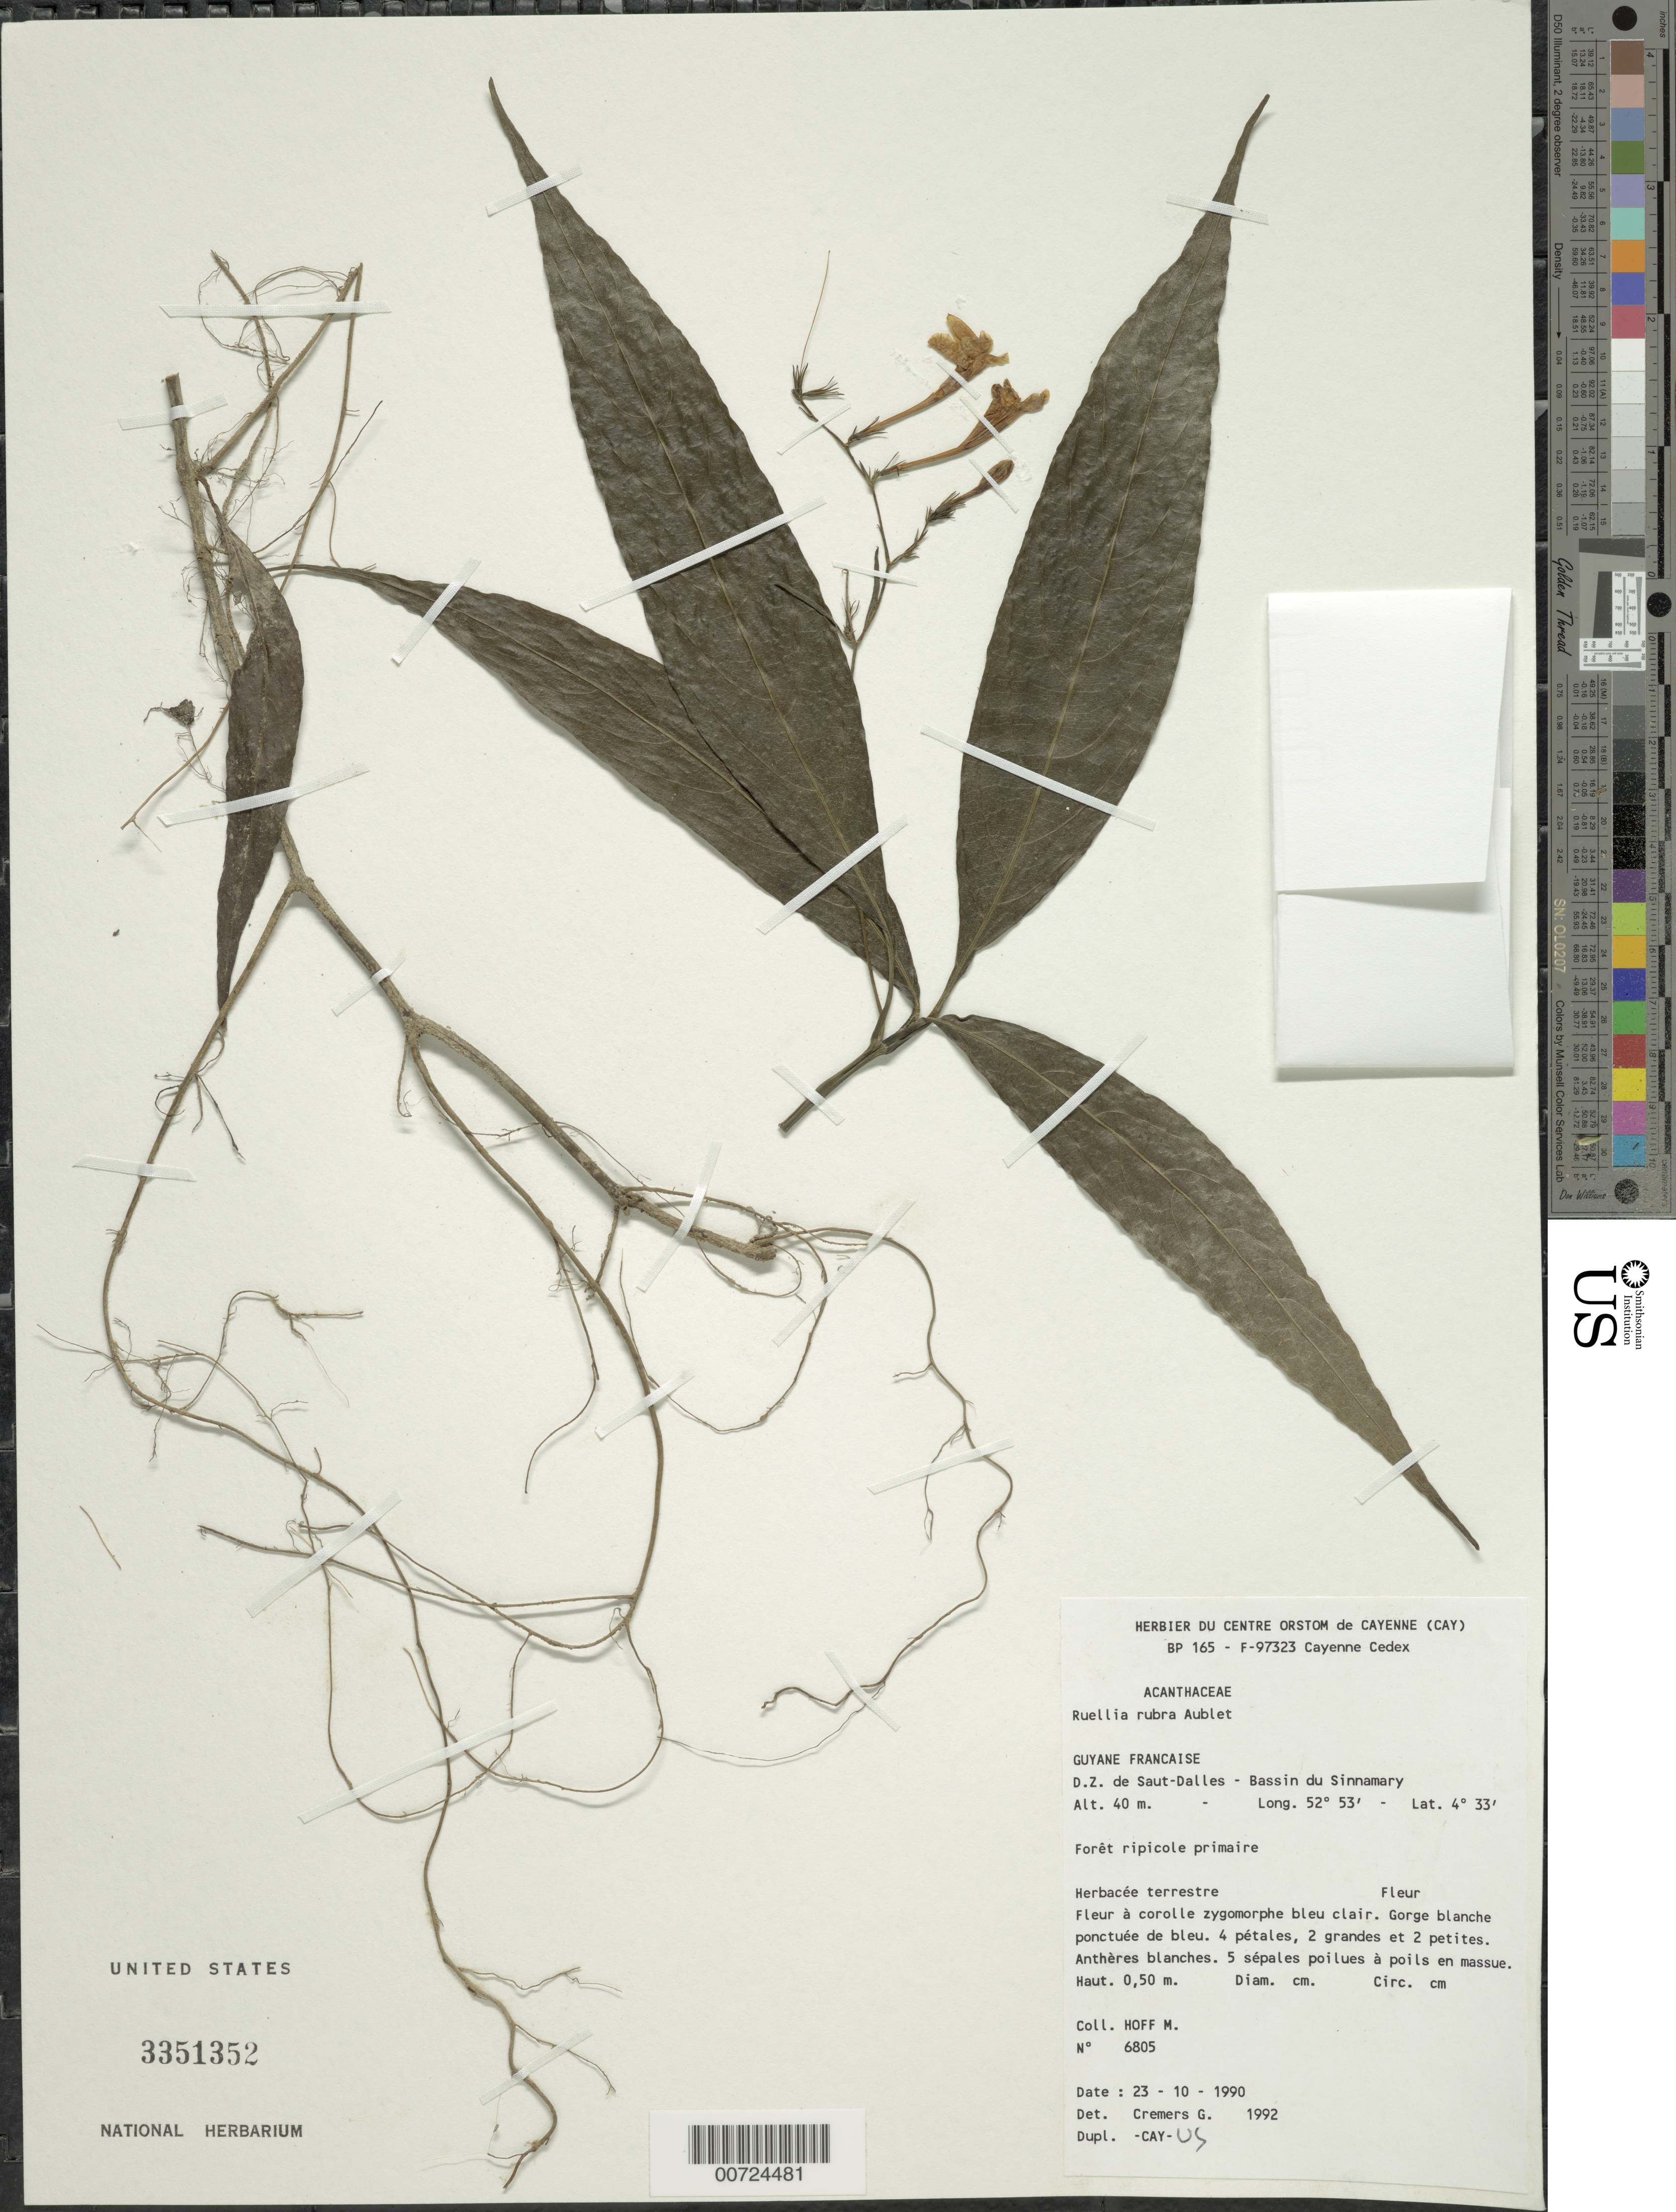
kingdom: Plantae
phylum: Tracheophyta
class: Magnoliopsida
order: Lamiales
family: Acanthaceae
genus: Ruellia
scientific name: Ruellia rubra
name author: Aubl.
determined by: Cremers, Georges A.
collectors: M. Hoff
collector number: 6805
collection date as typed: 23-Oct-90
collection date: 1990-10-23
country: French Guiana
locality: Saut-Dalles, D.Z., Bassin du Sinnamary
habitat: Primary riparian forest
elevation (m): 40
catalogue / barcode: US 3351352